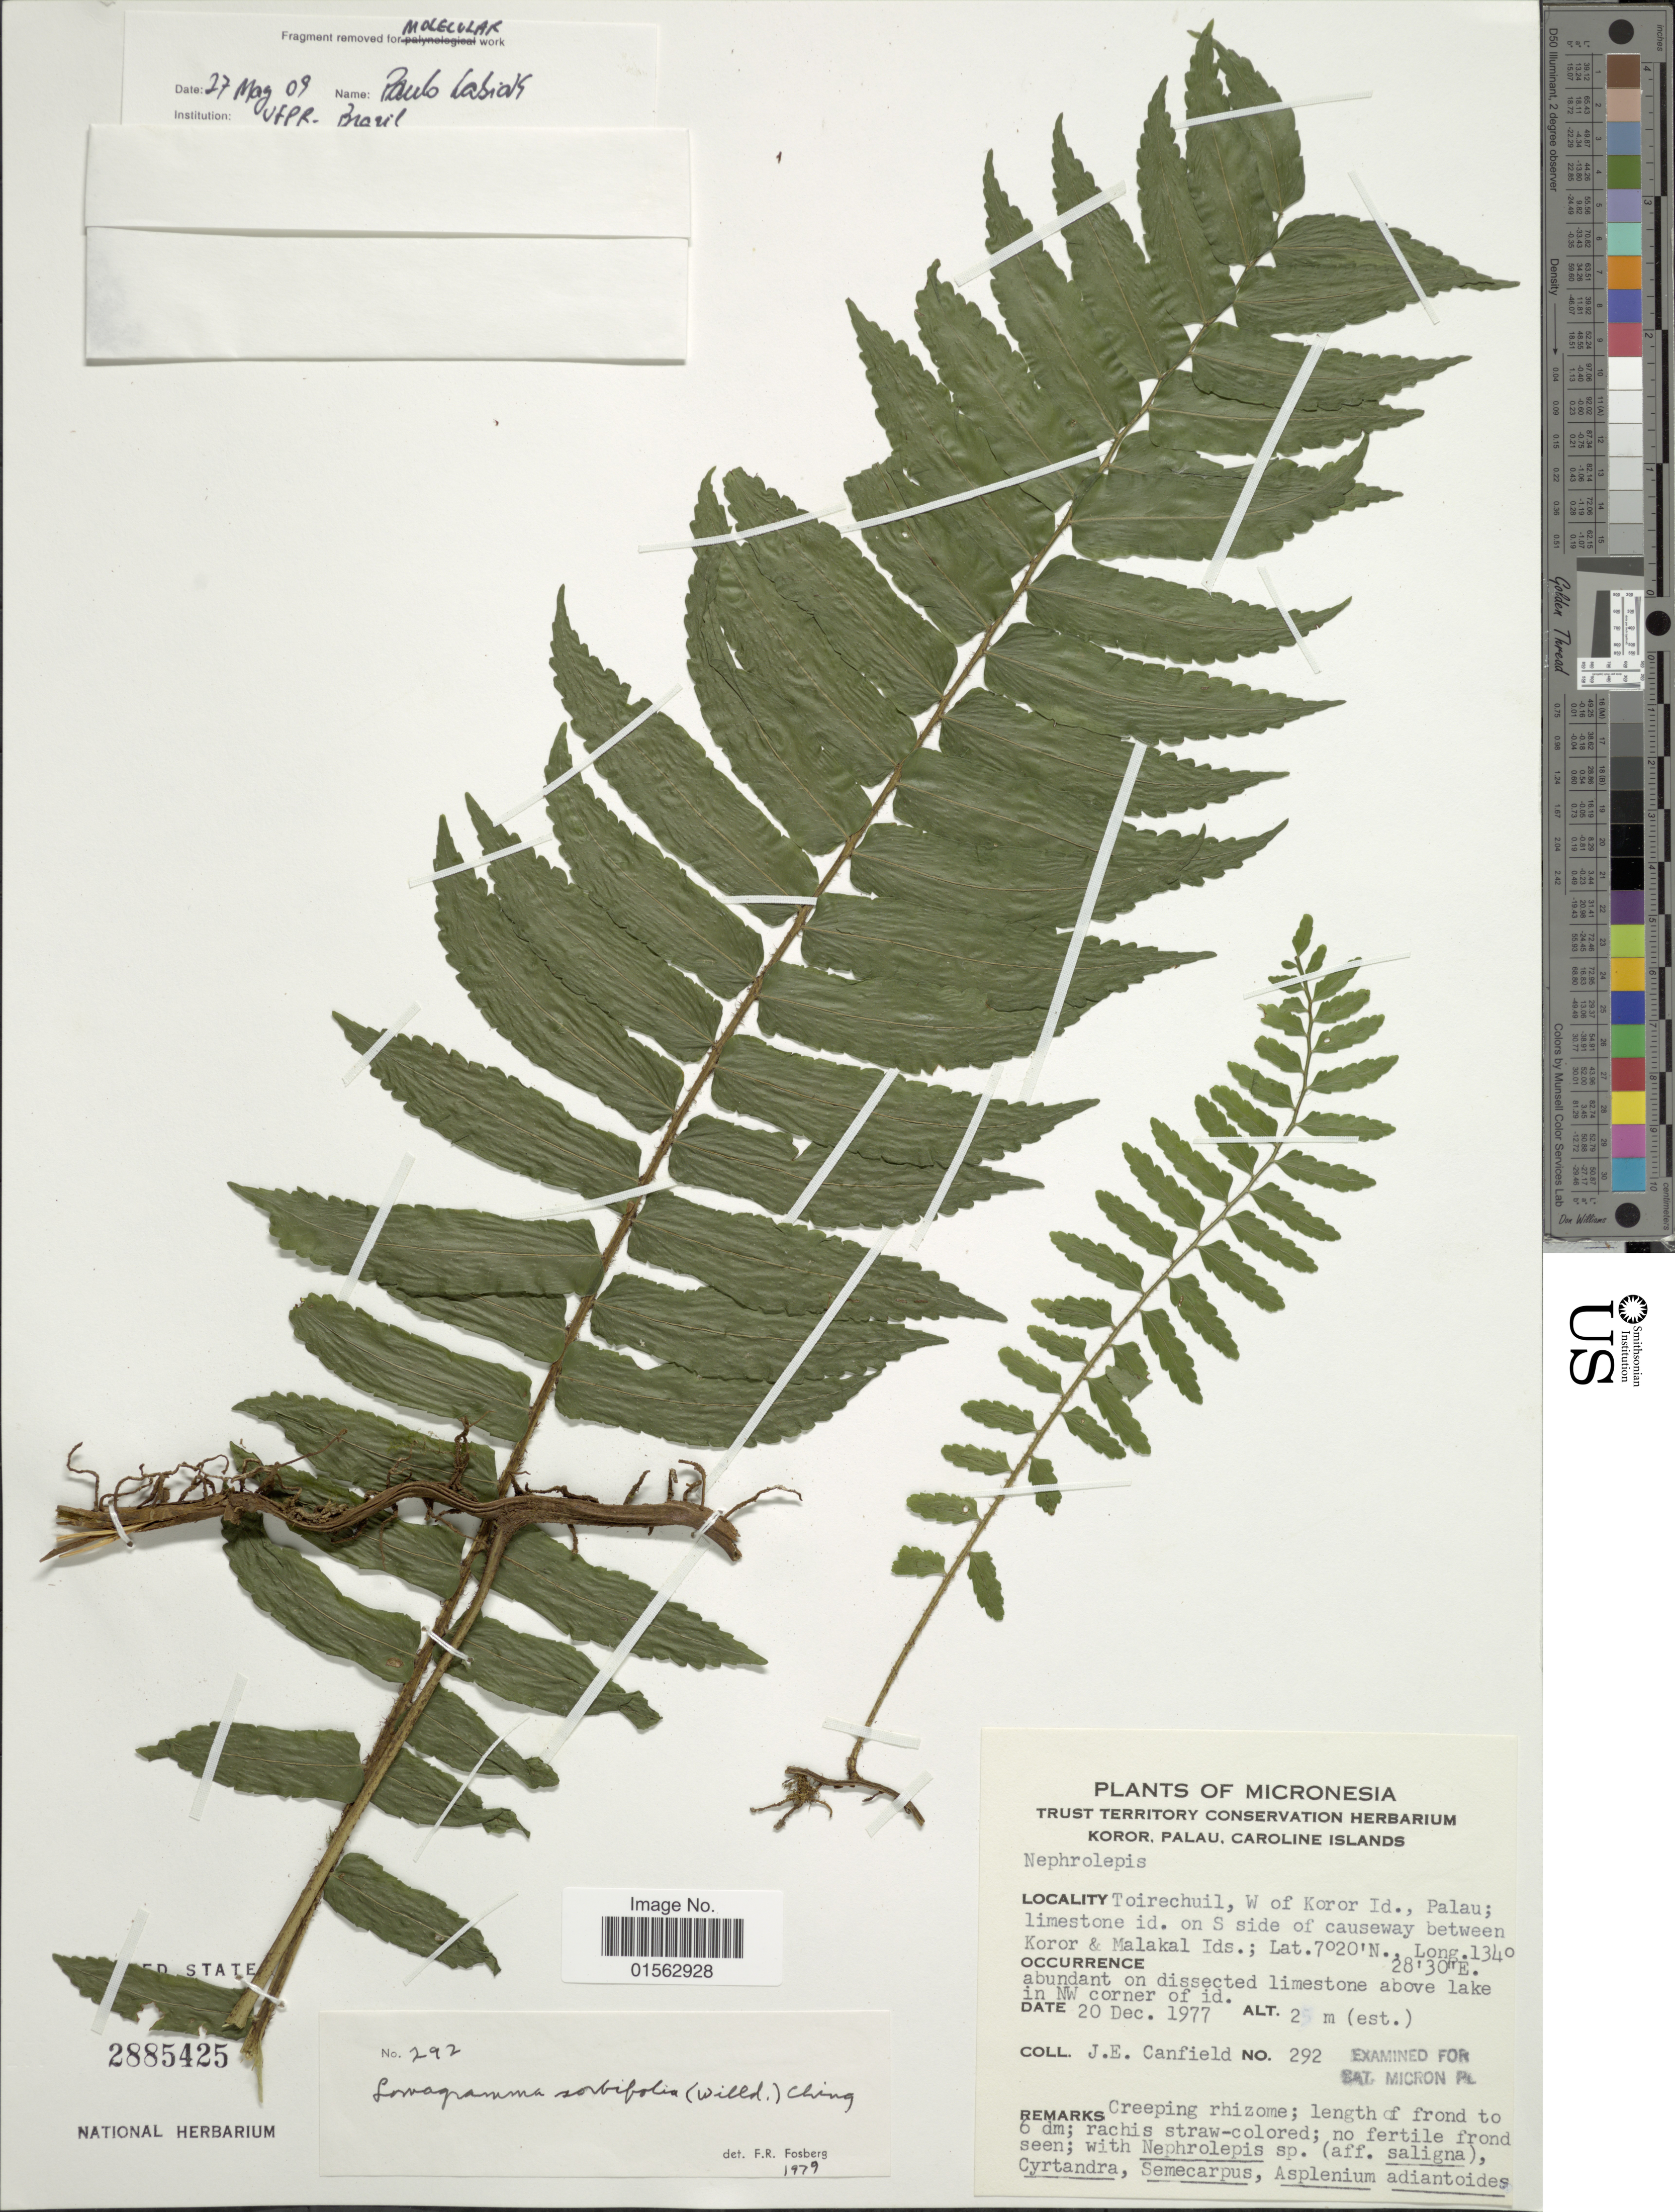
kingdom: Plantae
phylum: Tracheophyta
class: Polypodiopsida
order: Polypodiales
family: Dryopteridaceae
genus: Lomagramma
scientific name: Lomagramma sorbifolia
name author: (Willd.) Ching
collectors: J. E. Canfield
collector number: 292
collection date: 1977-12-20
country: Palau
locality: Micronesia, Koror, Palau, Caroline Islands, Toirechuil, W of Koror Id., Palau; limestone id. on S side of causeway between Koror & Malakal Ids.; abundant on dissected limestone above Lake in NW corner of id.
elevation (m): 2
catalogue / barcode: US 2885425